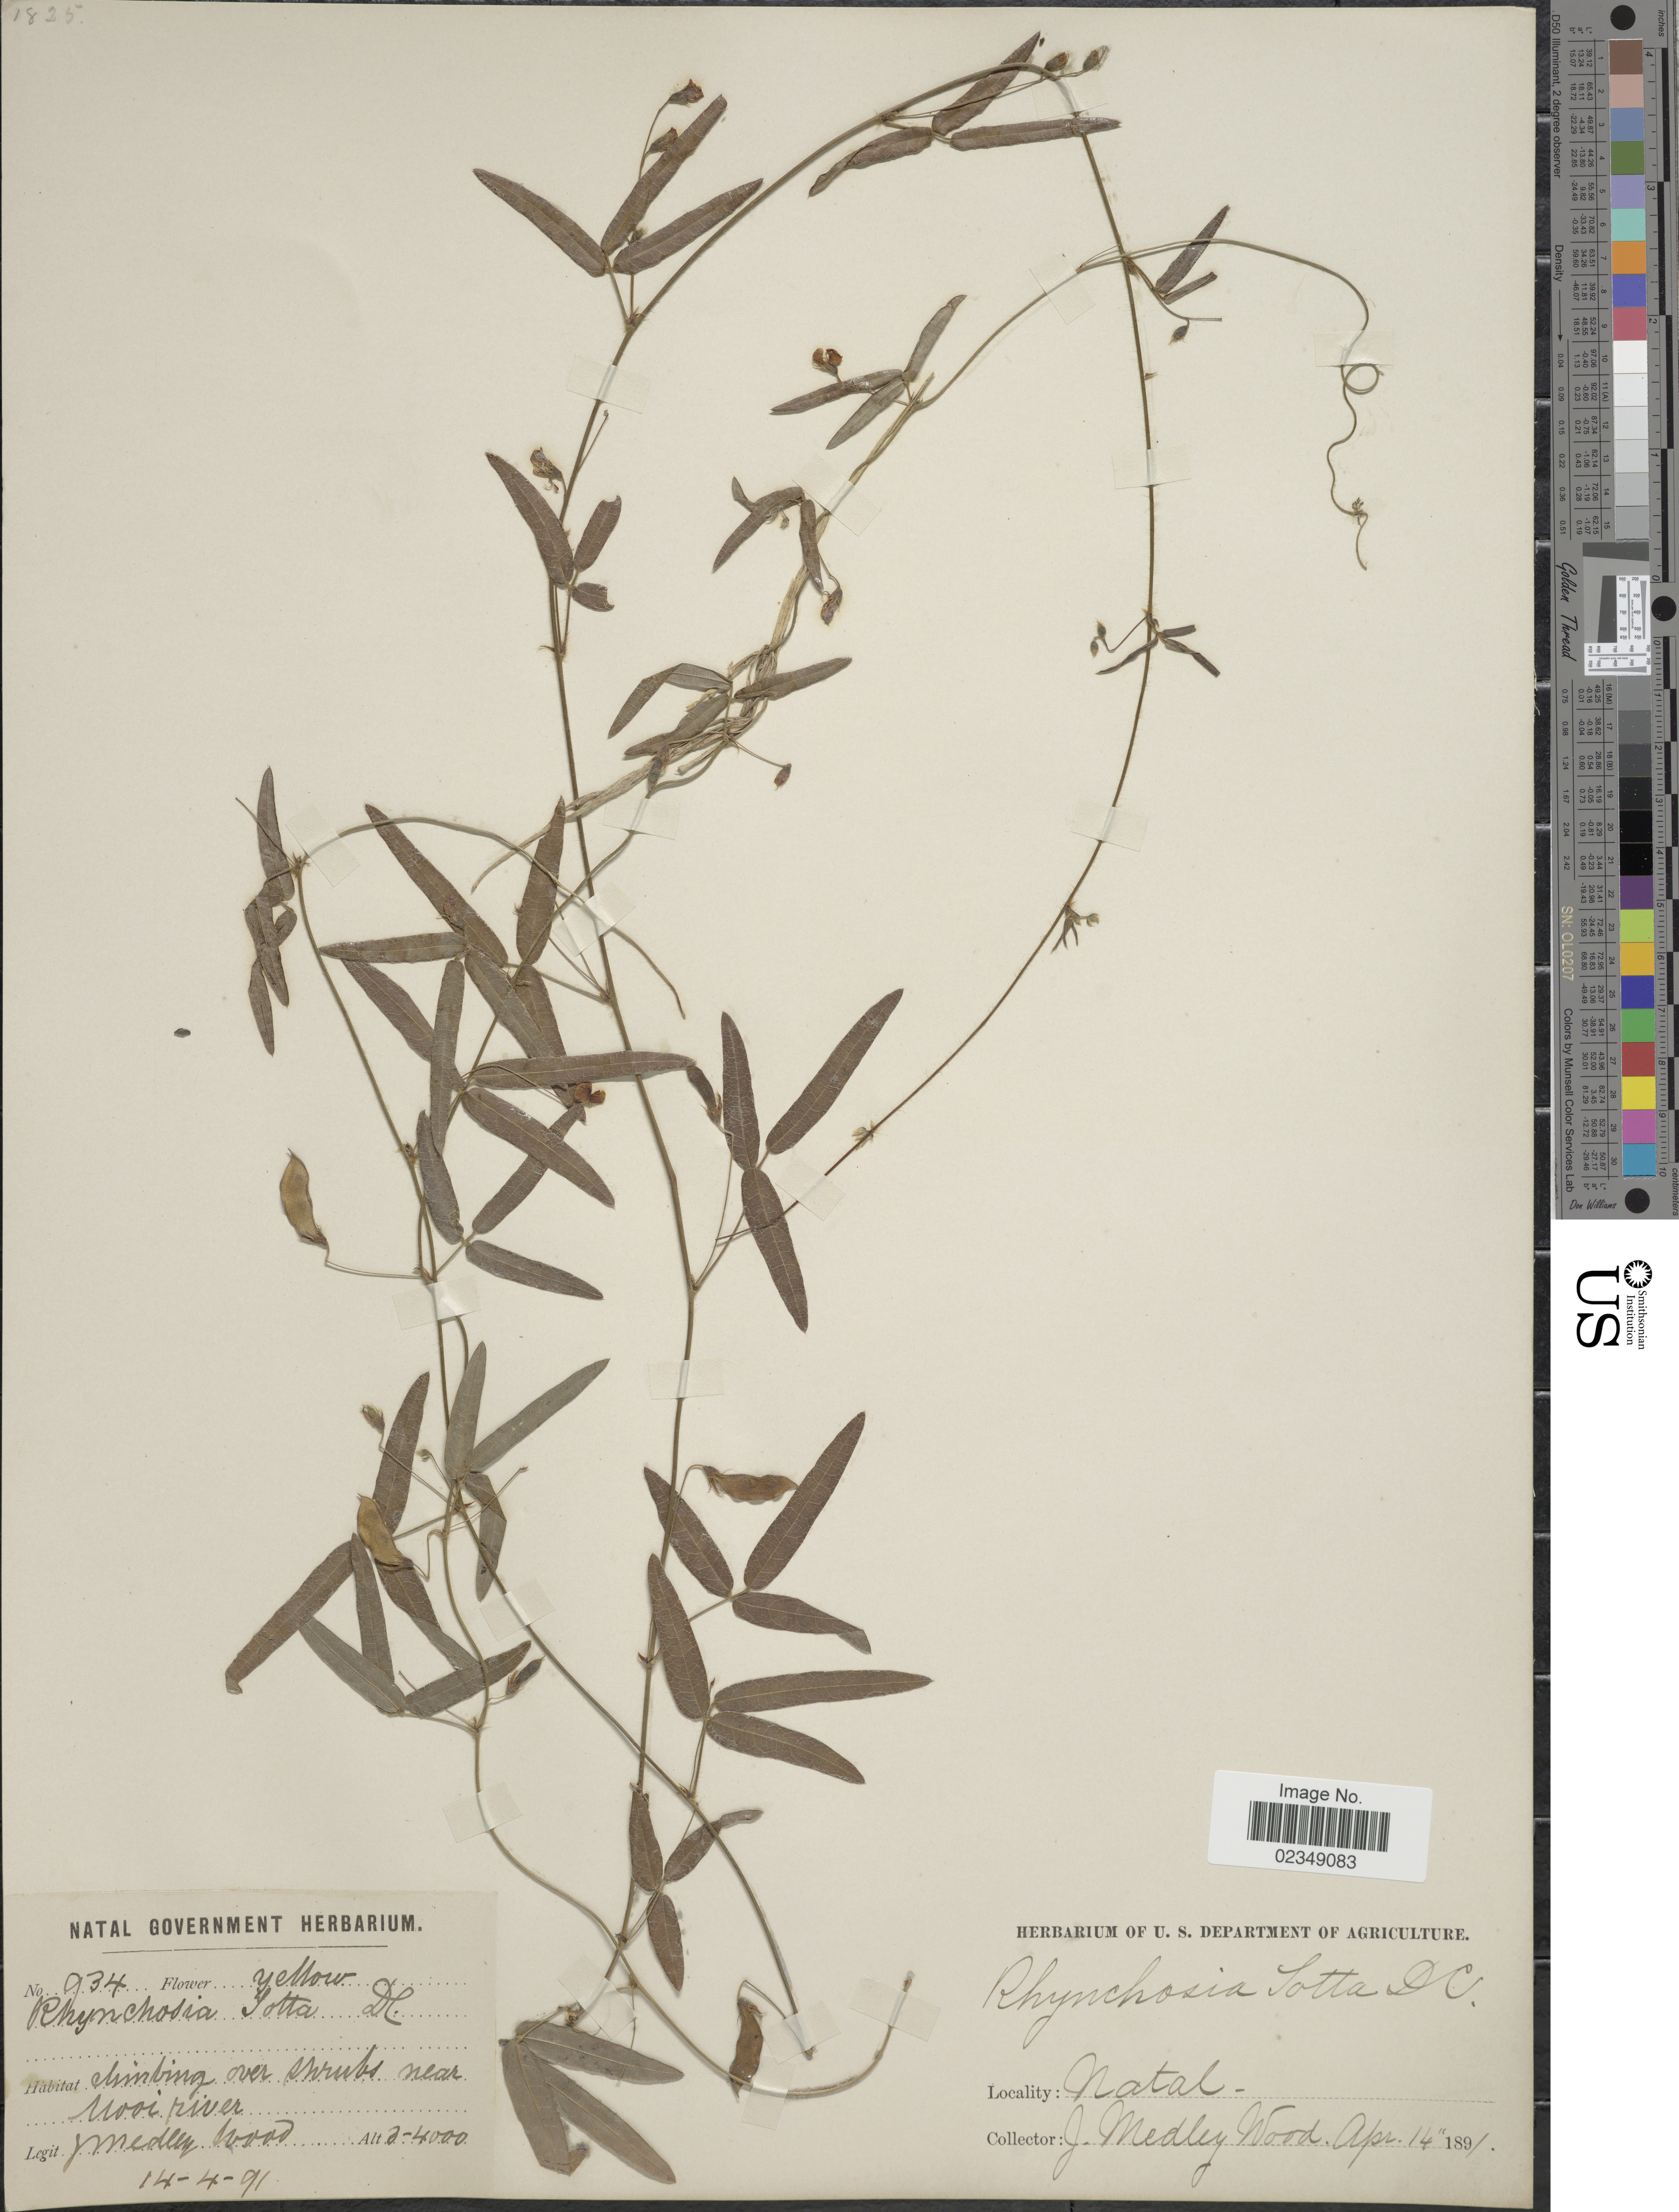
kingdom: Plantae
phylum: Tracheophyta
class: Magnoliopsida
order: Fabales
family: Fabaceae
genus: Rhynchosia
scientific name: Rhynchosia totta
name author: DC.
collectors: J. Medley Wood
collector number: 934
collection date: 1891-04-14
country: South Africa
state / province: KwaZulu-Natal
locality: Climbing over shrubs near Mooi river, Natal